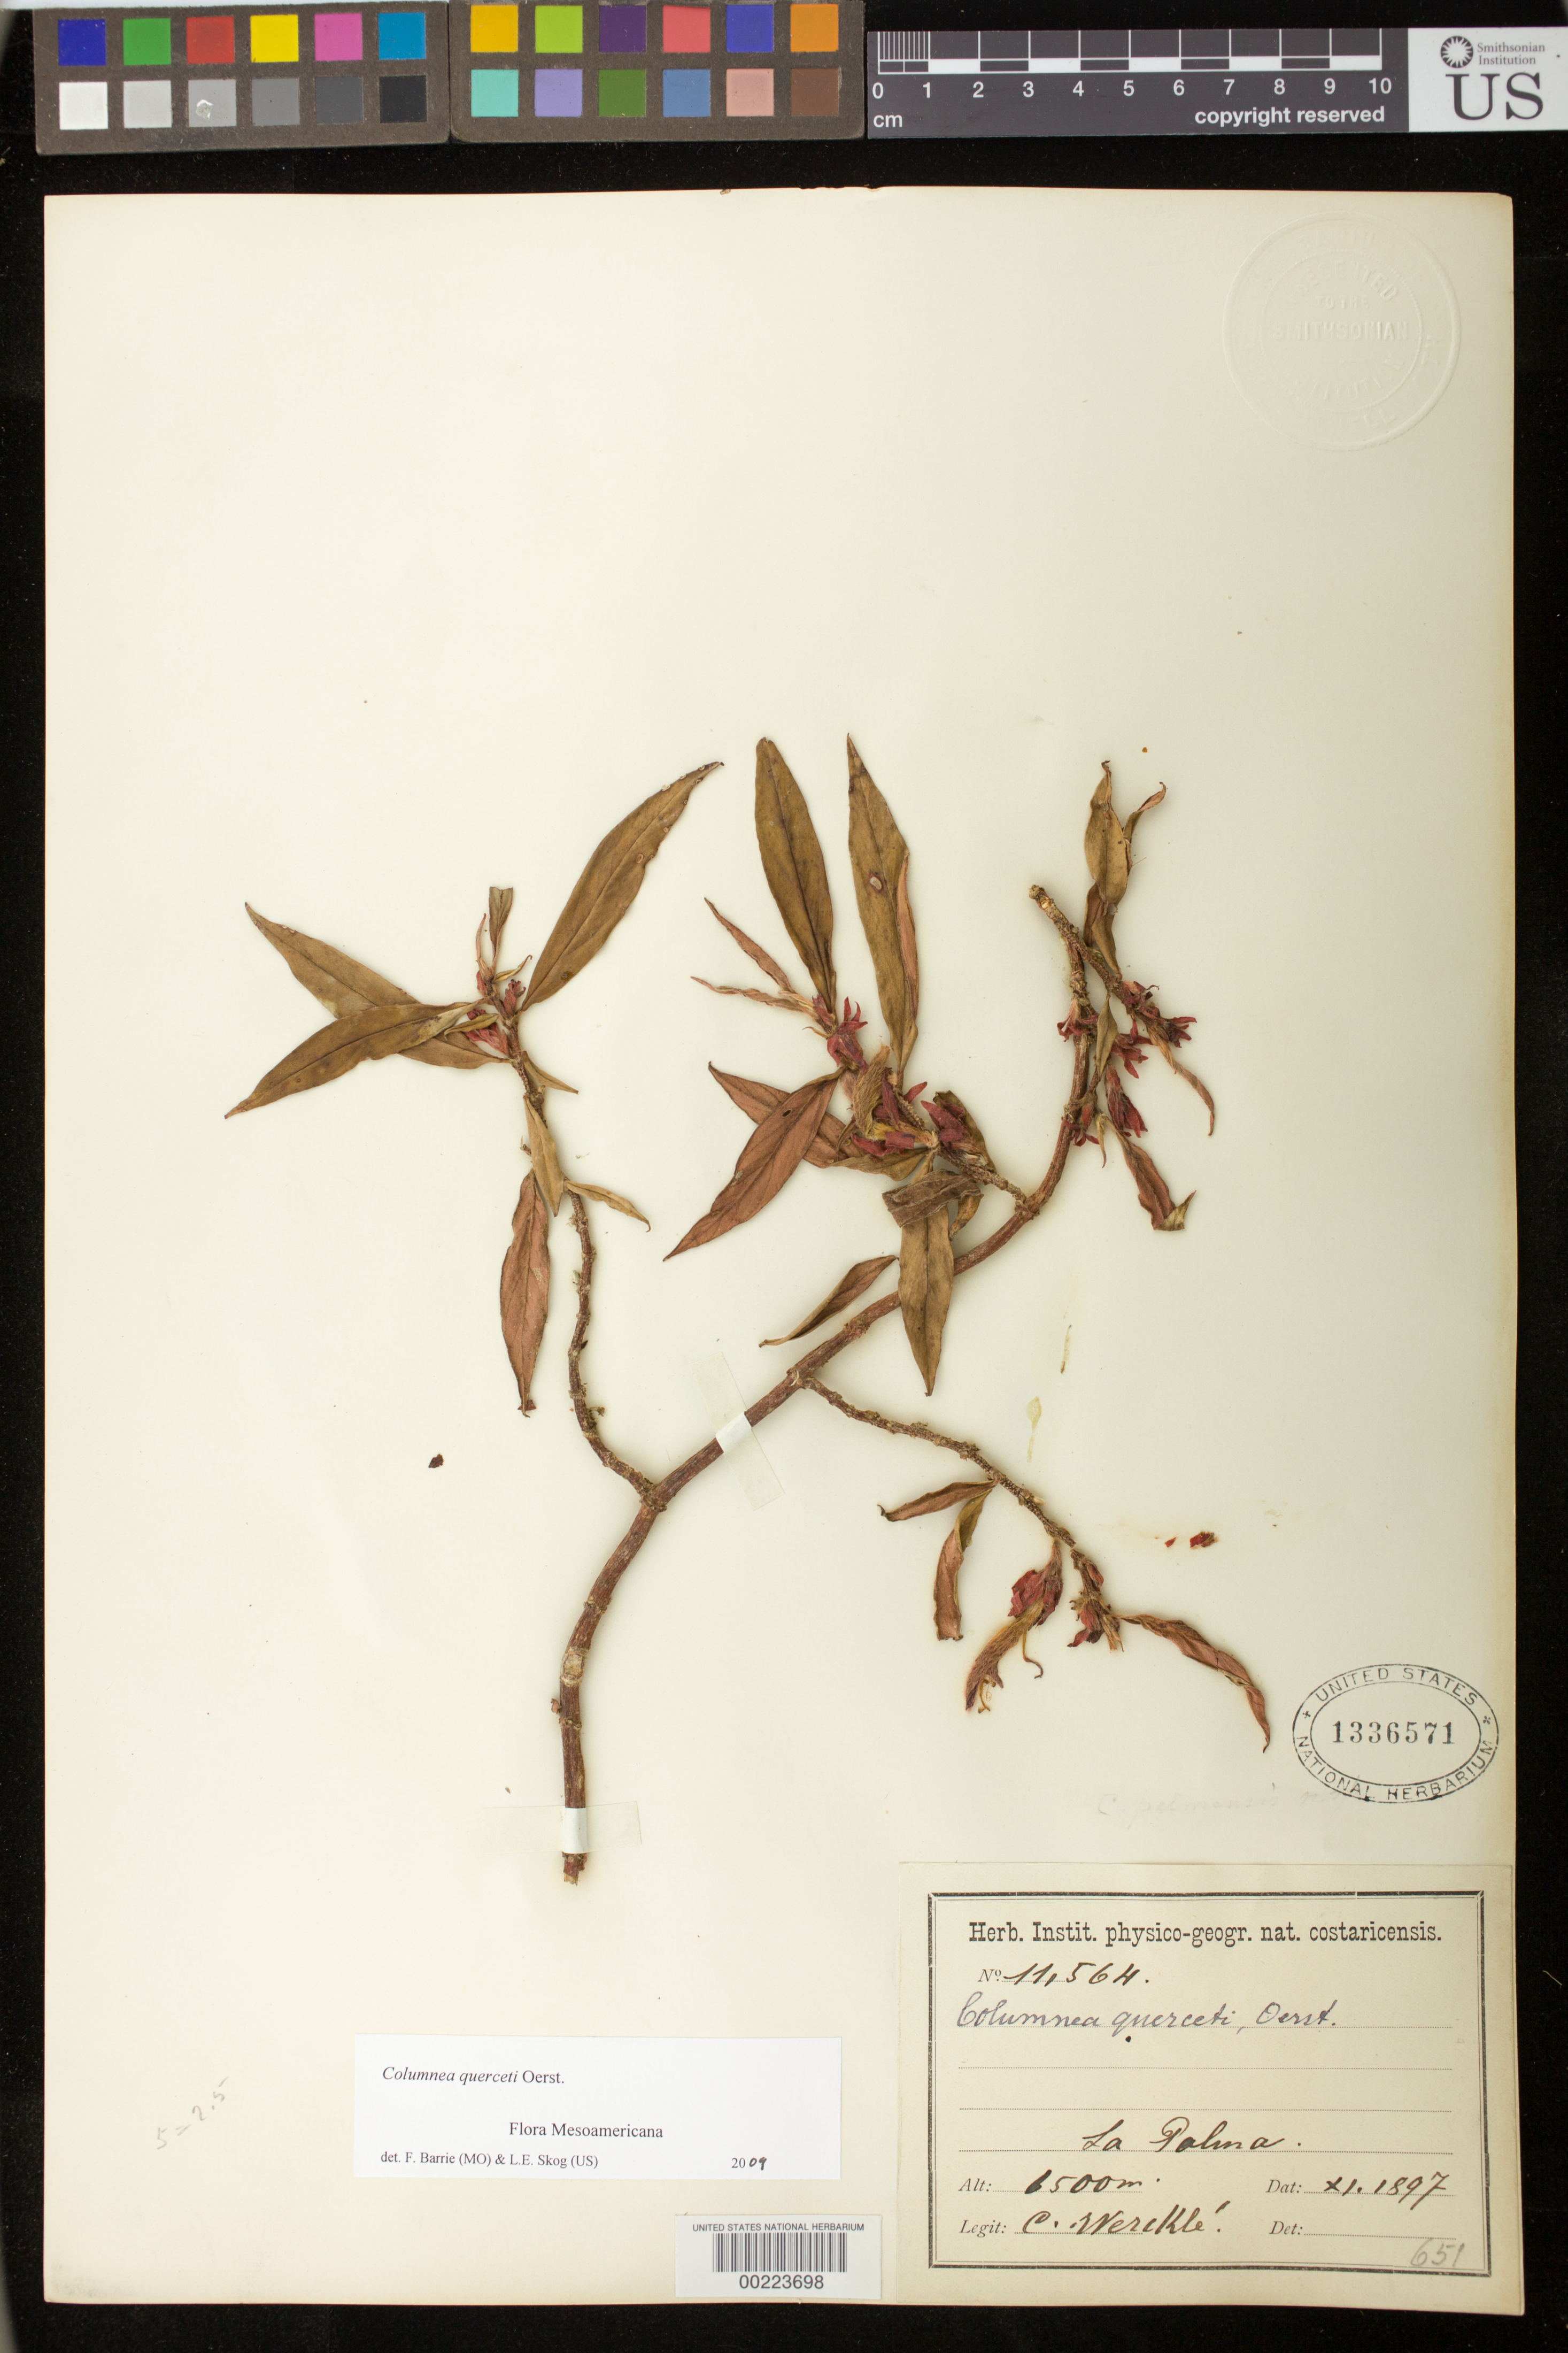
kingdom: Plantae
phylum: Tracheophyta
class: Magnoliopsida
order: Lamiales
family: Gesneriaceae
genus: Columnea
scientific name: Columnea querceti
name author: Oerst.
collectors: C. Wercklé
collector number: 11564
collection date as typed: Nov 1897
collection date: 1897-11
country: Costa Rica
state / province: San José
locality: La Palma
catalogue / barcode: US 1336571